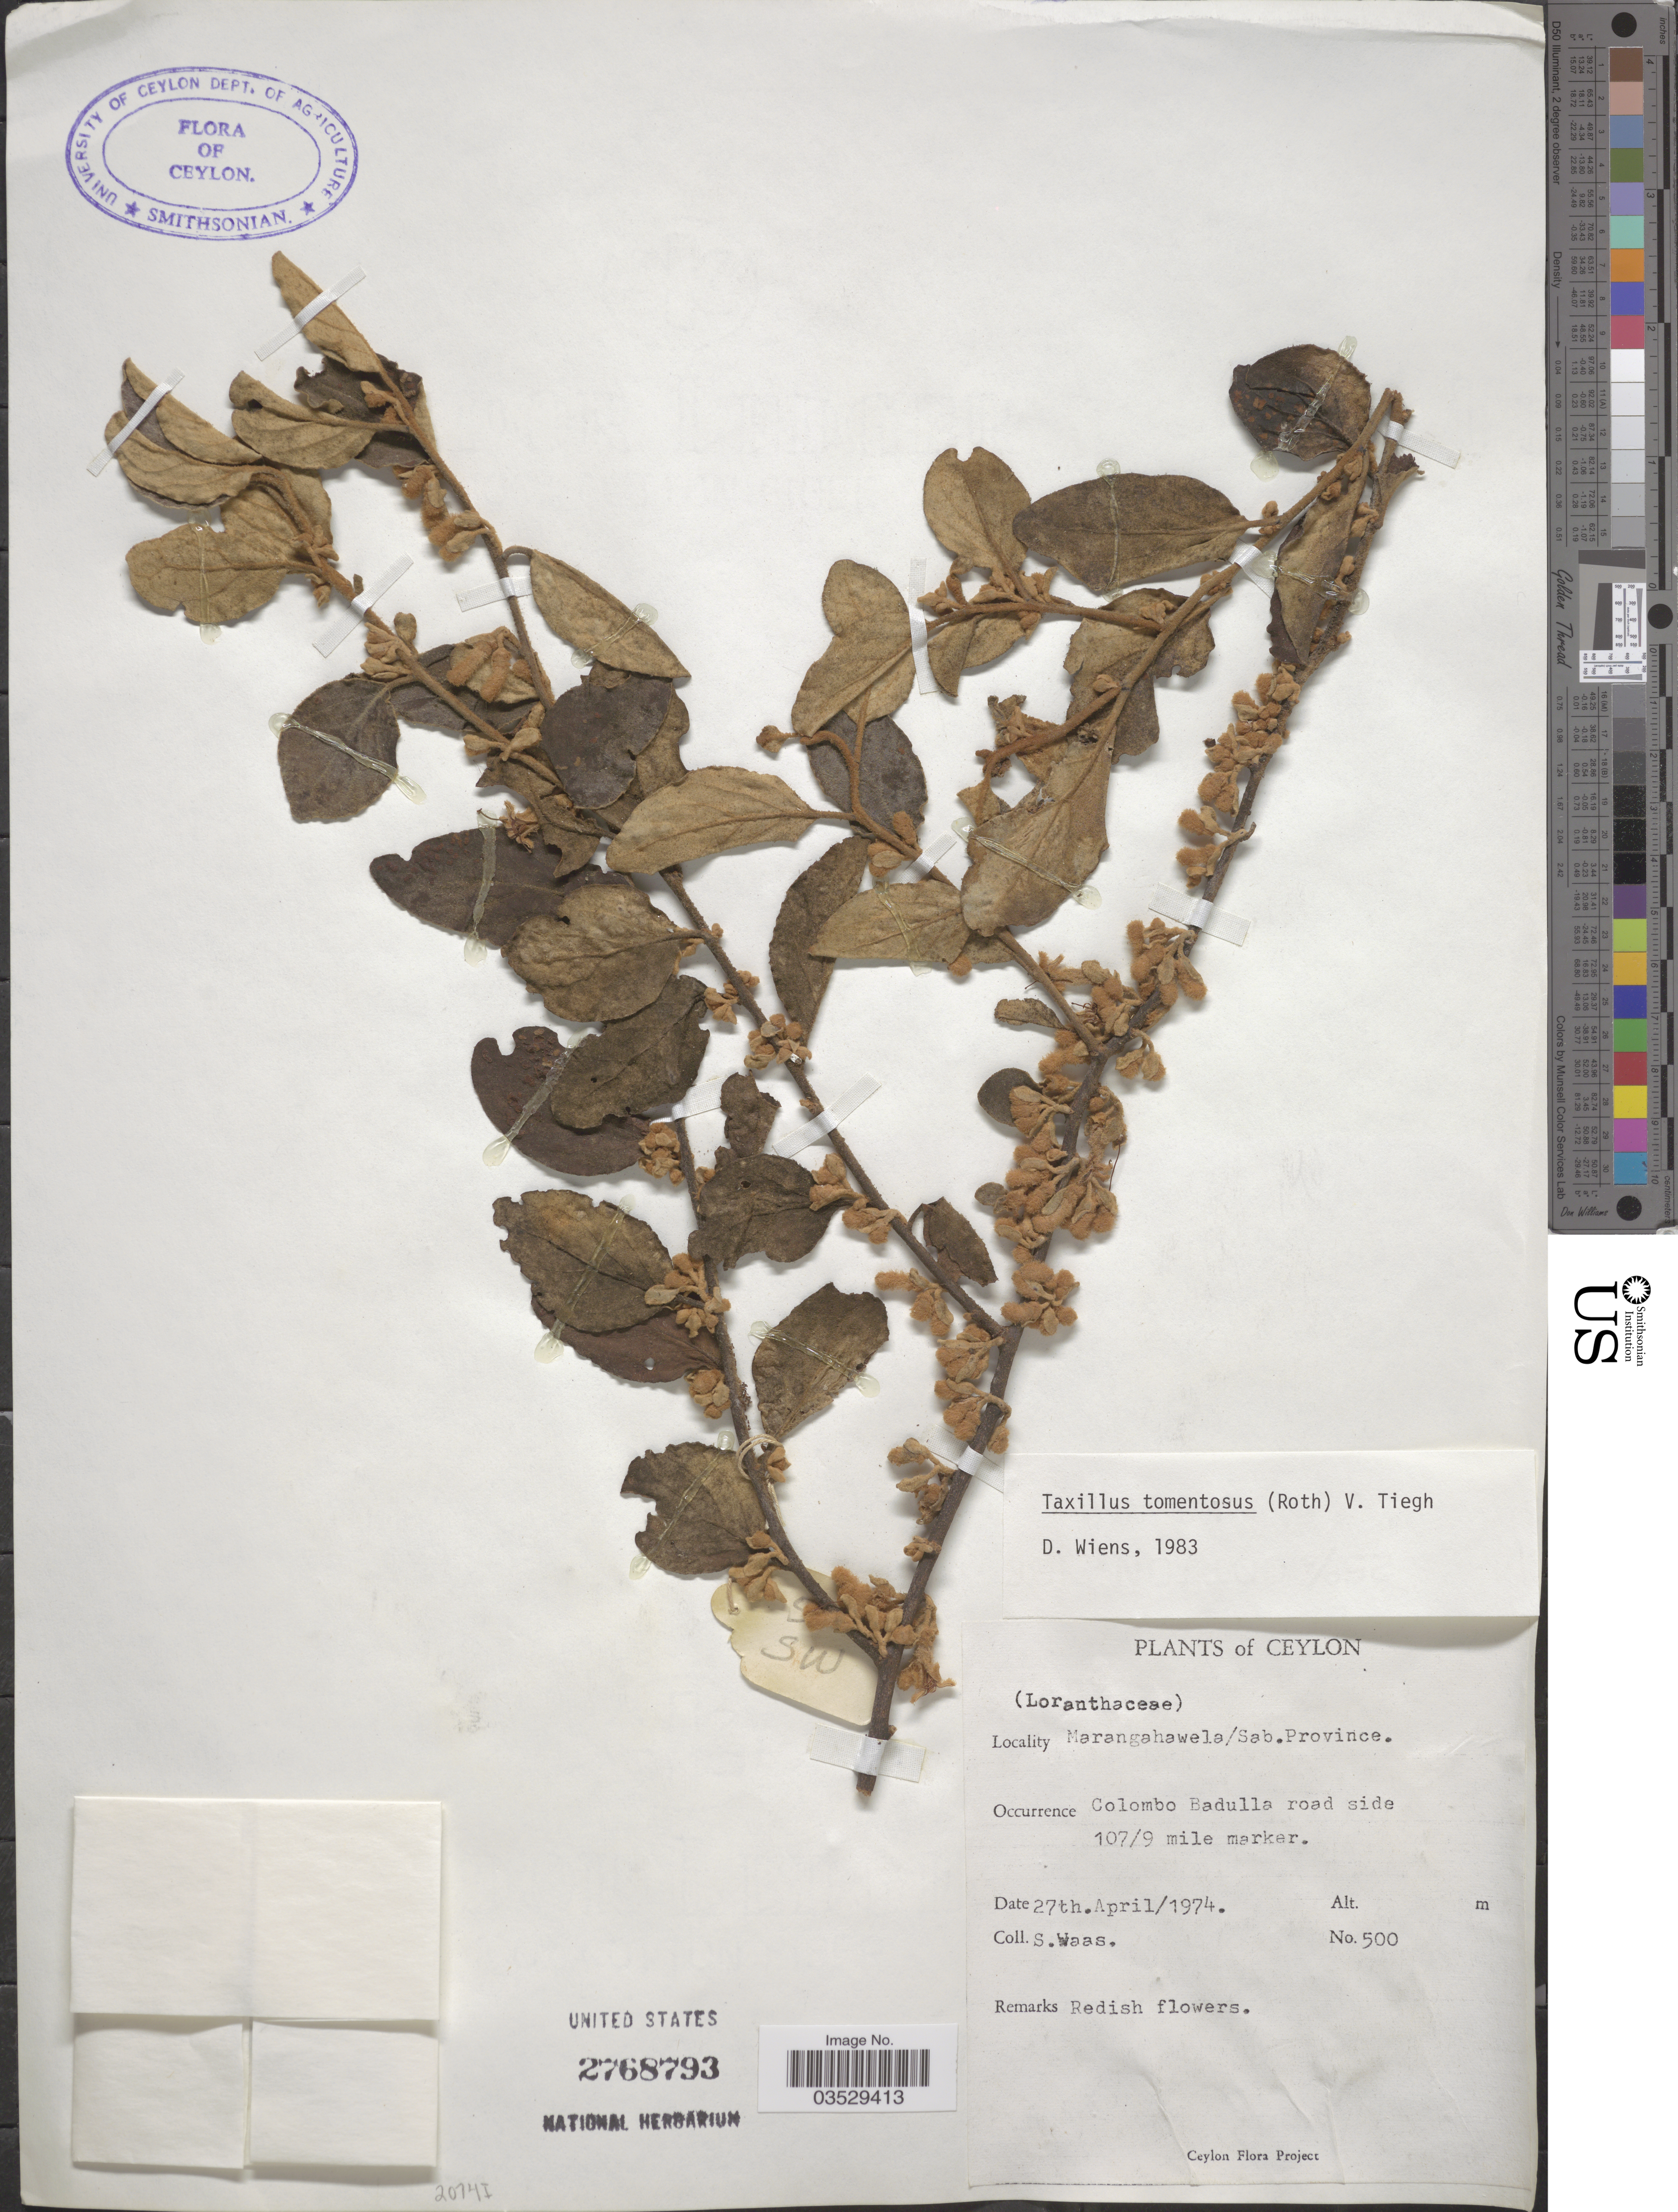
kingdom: Plantae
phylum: Tracheophyta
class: Magnoliopsida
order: Santalales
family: Loranthaceae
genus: Taxillus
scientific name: Taxillus tomentosus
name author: Tiegh.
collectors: S. Waas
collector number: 500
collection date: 1974-04-27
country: Sri Lanka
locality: Ceylon. Marangahawela/Sab. Province. Colombo Badulla road side 107/9 mile marker.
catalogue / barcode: US 2768793